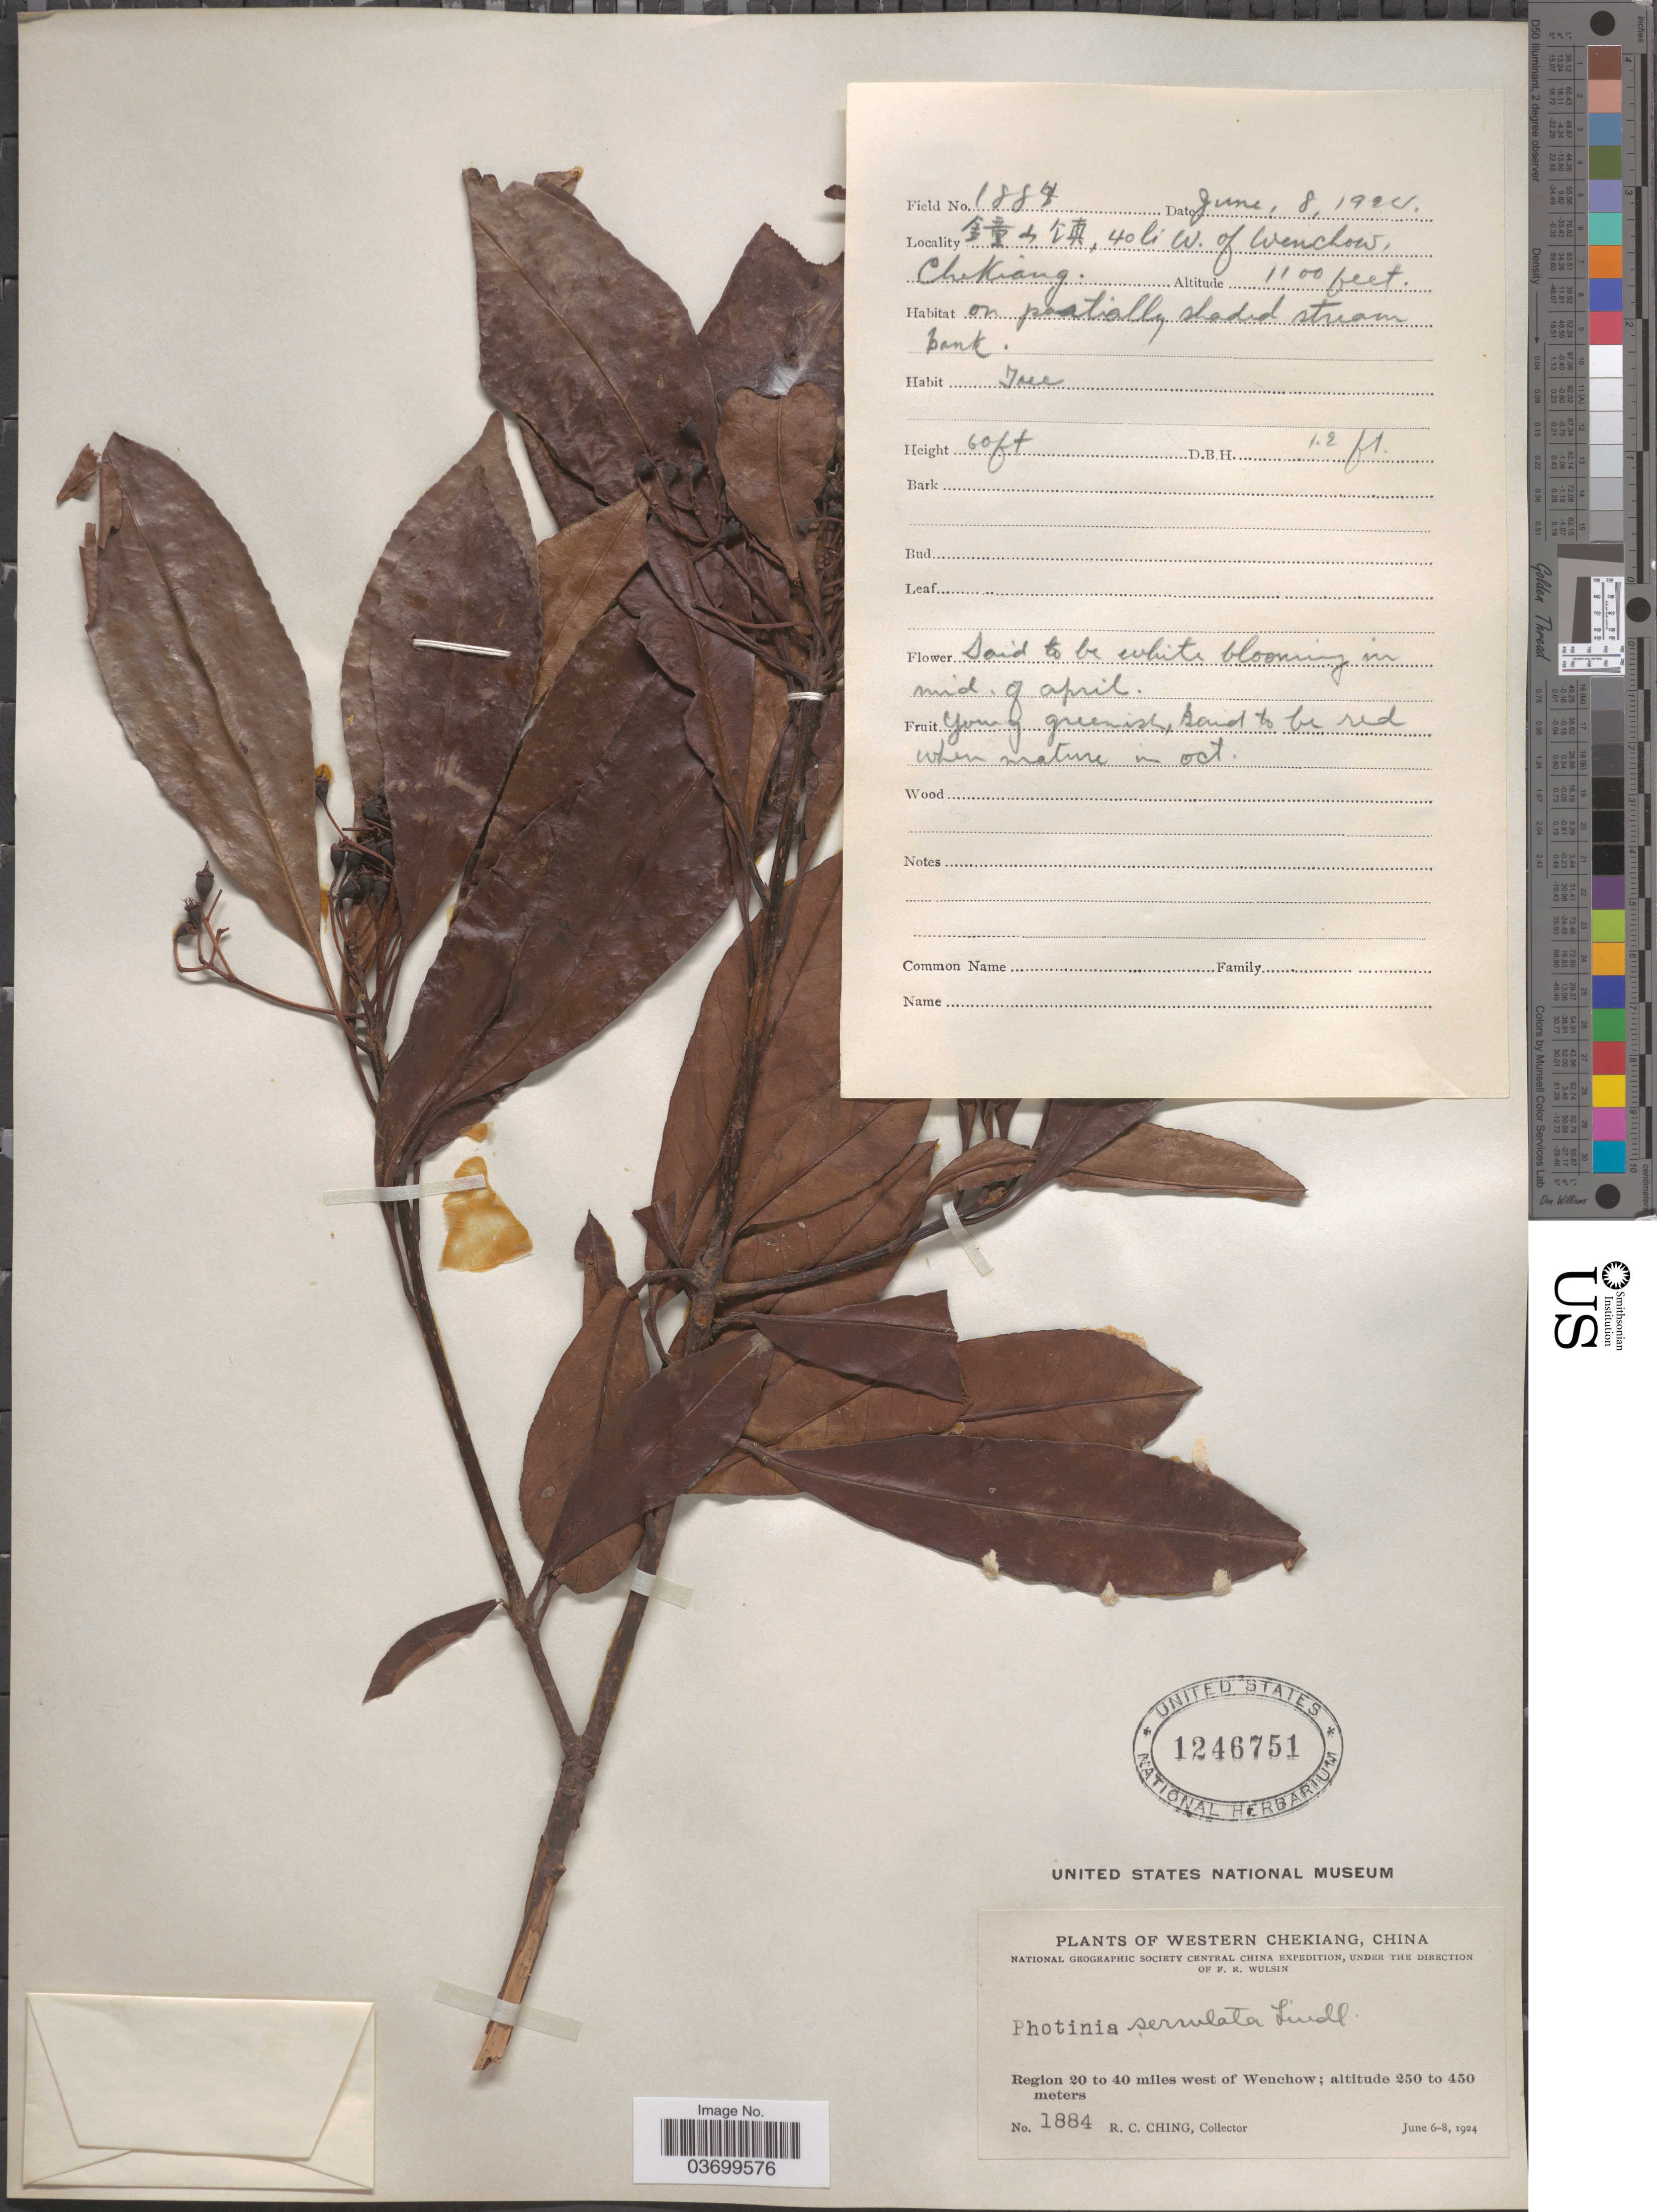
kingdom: Plantae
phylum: Tracheophyta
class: Magnoliopsida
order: Rosales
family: Rosaceae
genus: Photinia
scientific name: Photinia serrulata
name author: Franch. & Sav.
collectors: R. C. Ching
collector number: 1884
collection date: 1924-06-08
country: China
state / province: Zhejiang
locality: X, 40 li W. of Wenchow. Western Chekiang. Region 20 to 40 miles west of Wenchow.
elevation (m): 335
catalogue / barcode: US 1246751